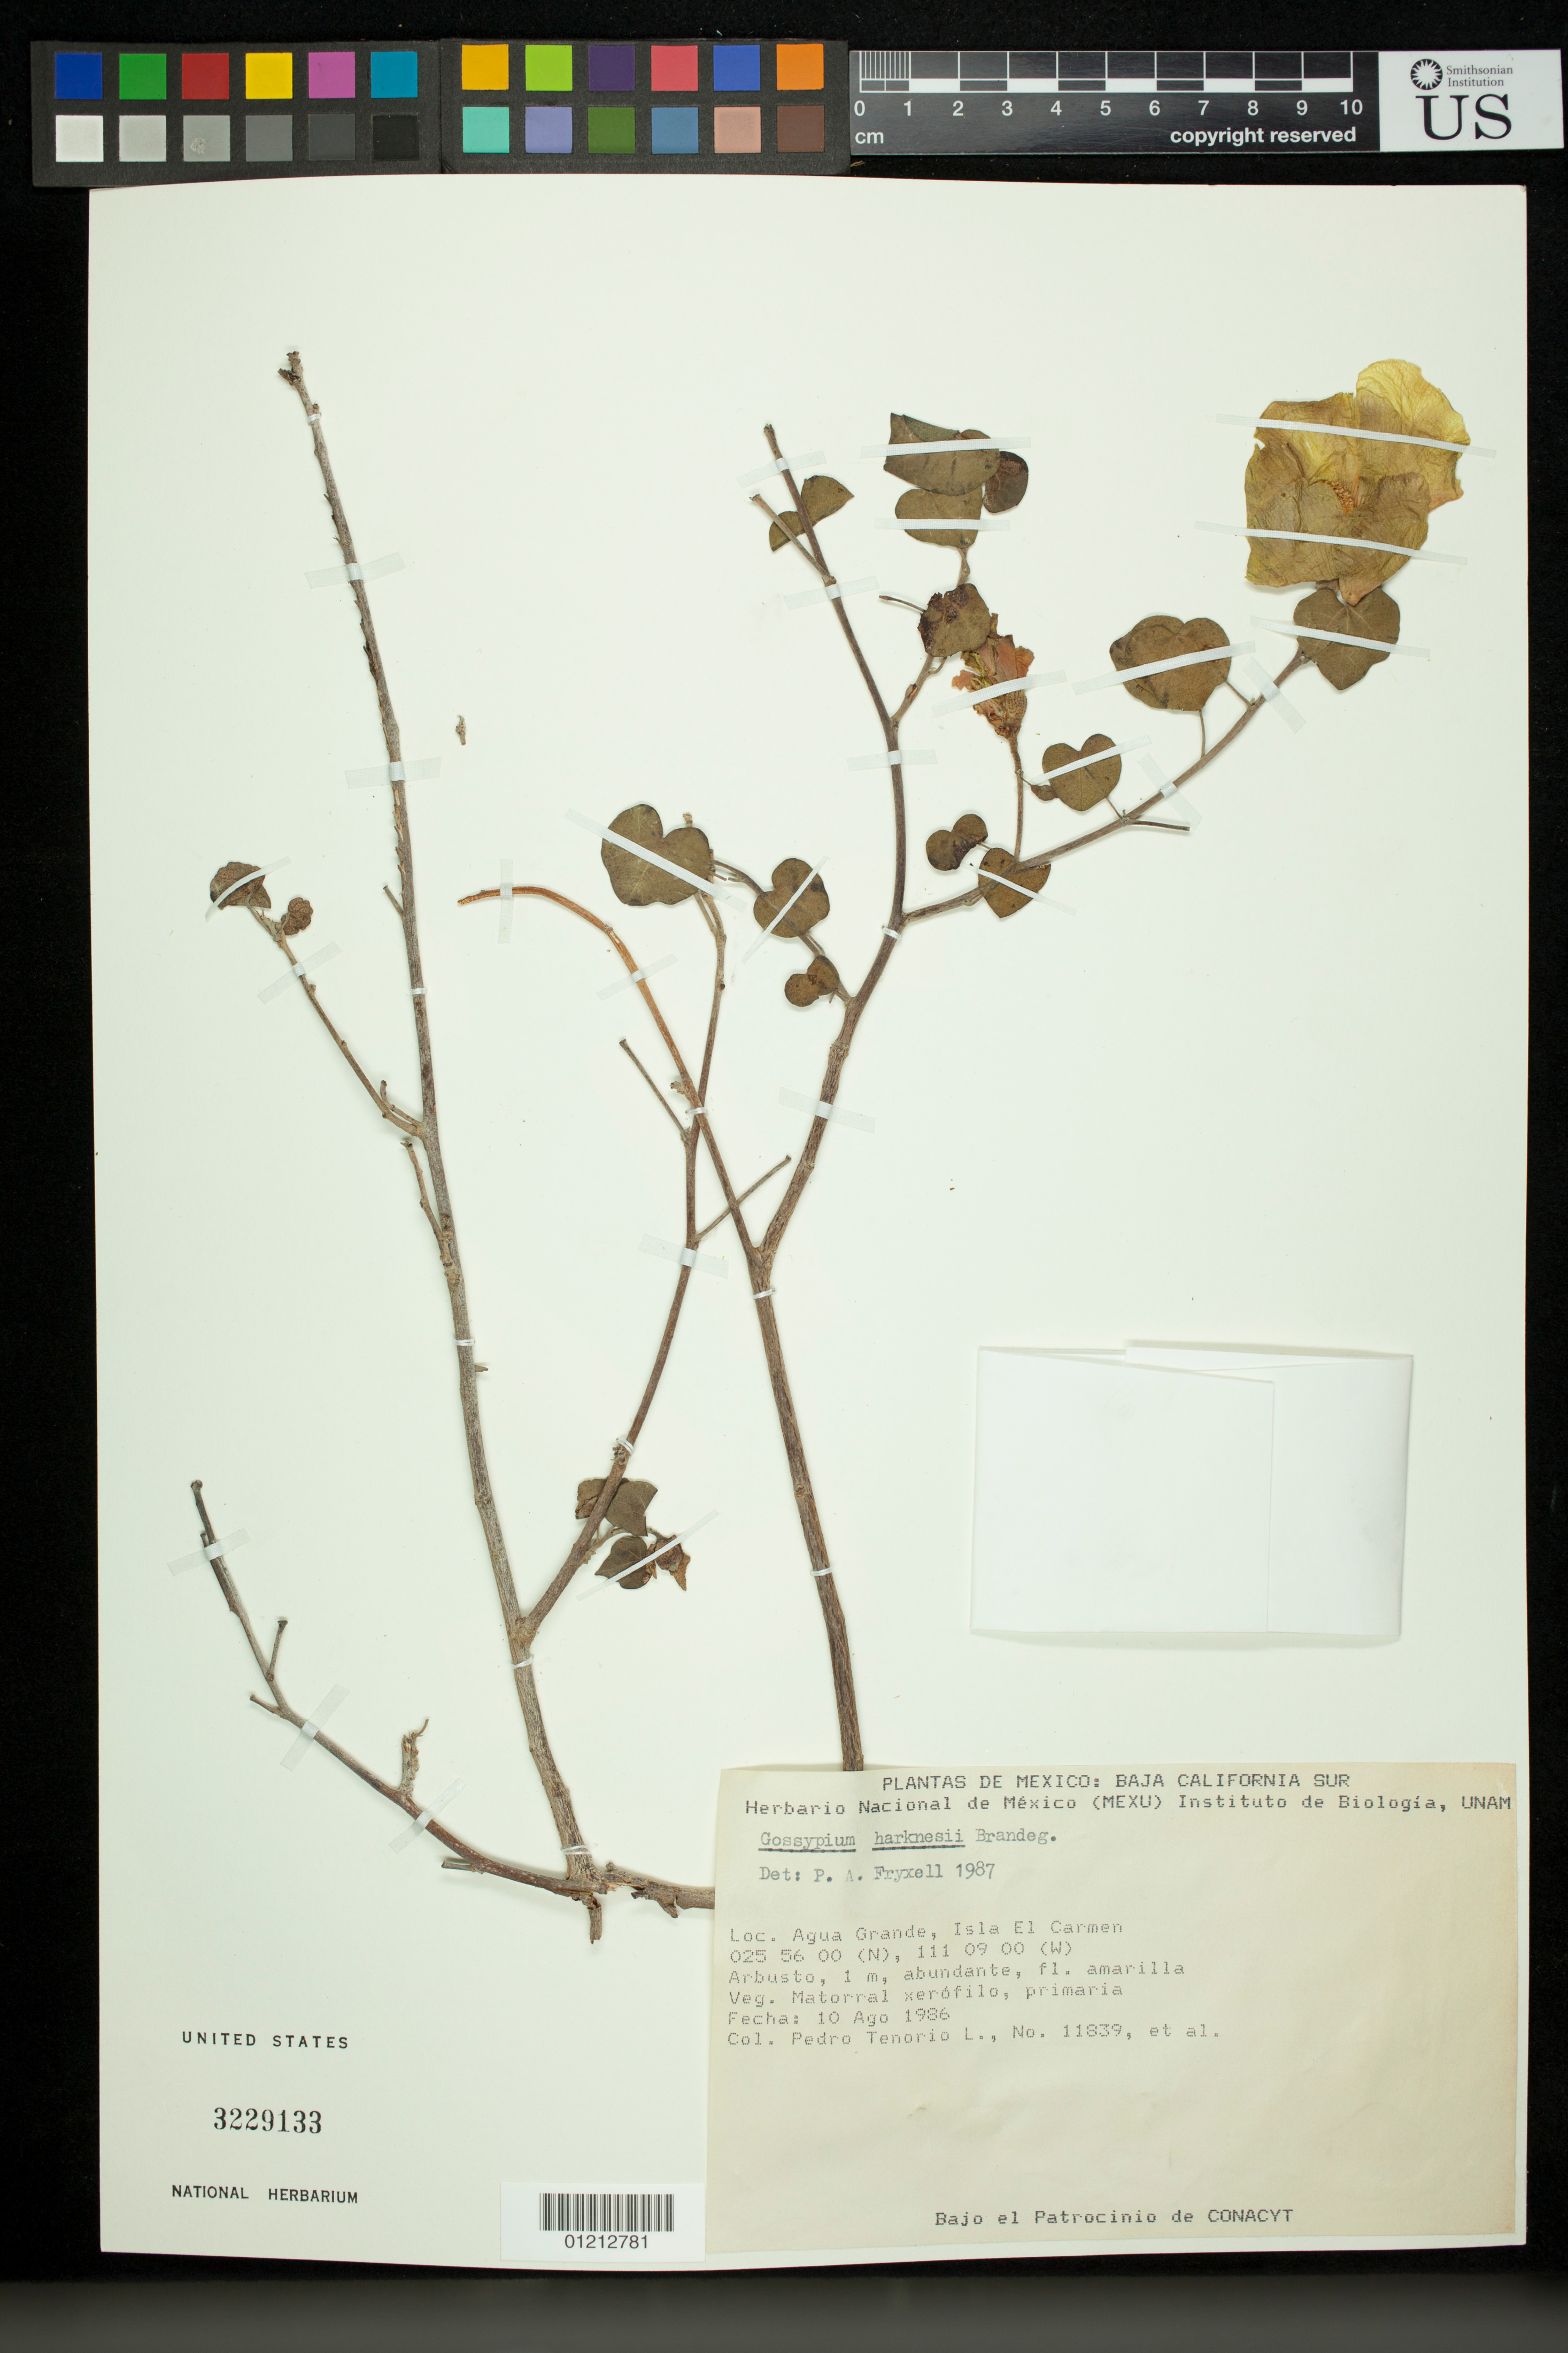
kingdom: Plantae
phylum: Tracheophyta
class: Magnoliopsida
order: Malvales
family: Malvaceae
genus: Gossypium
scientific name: Gossypium harknessii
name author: Brandegee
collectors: P. Tenorio L.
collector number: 11839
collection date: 1986-08-10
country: Mexico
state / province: Baja California Sur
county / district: Loreto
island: Carmen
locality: Agua Grande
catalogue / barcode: US 3229133